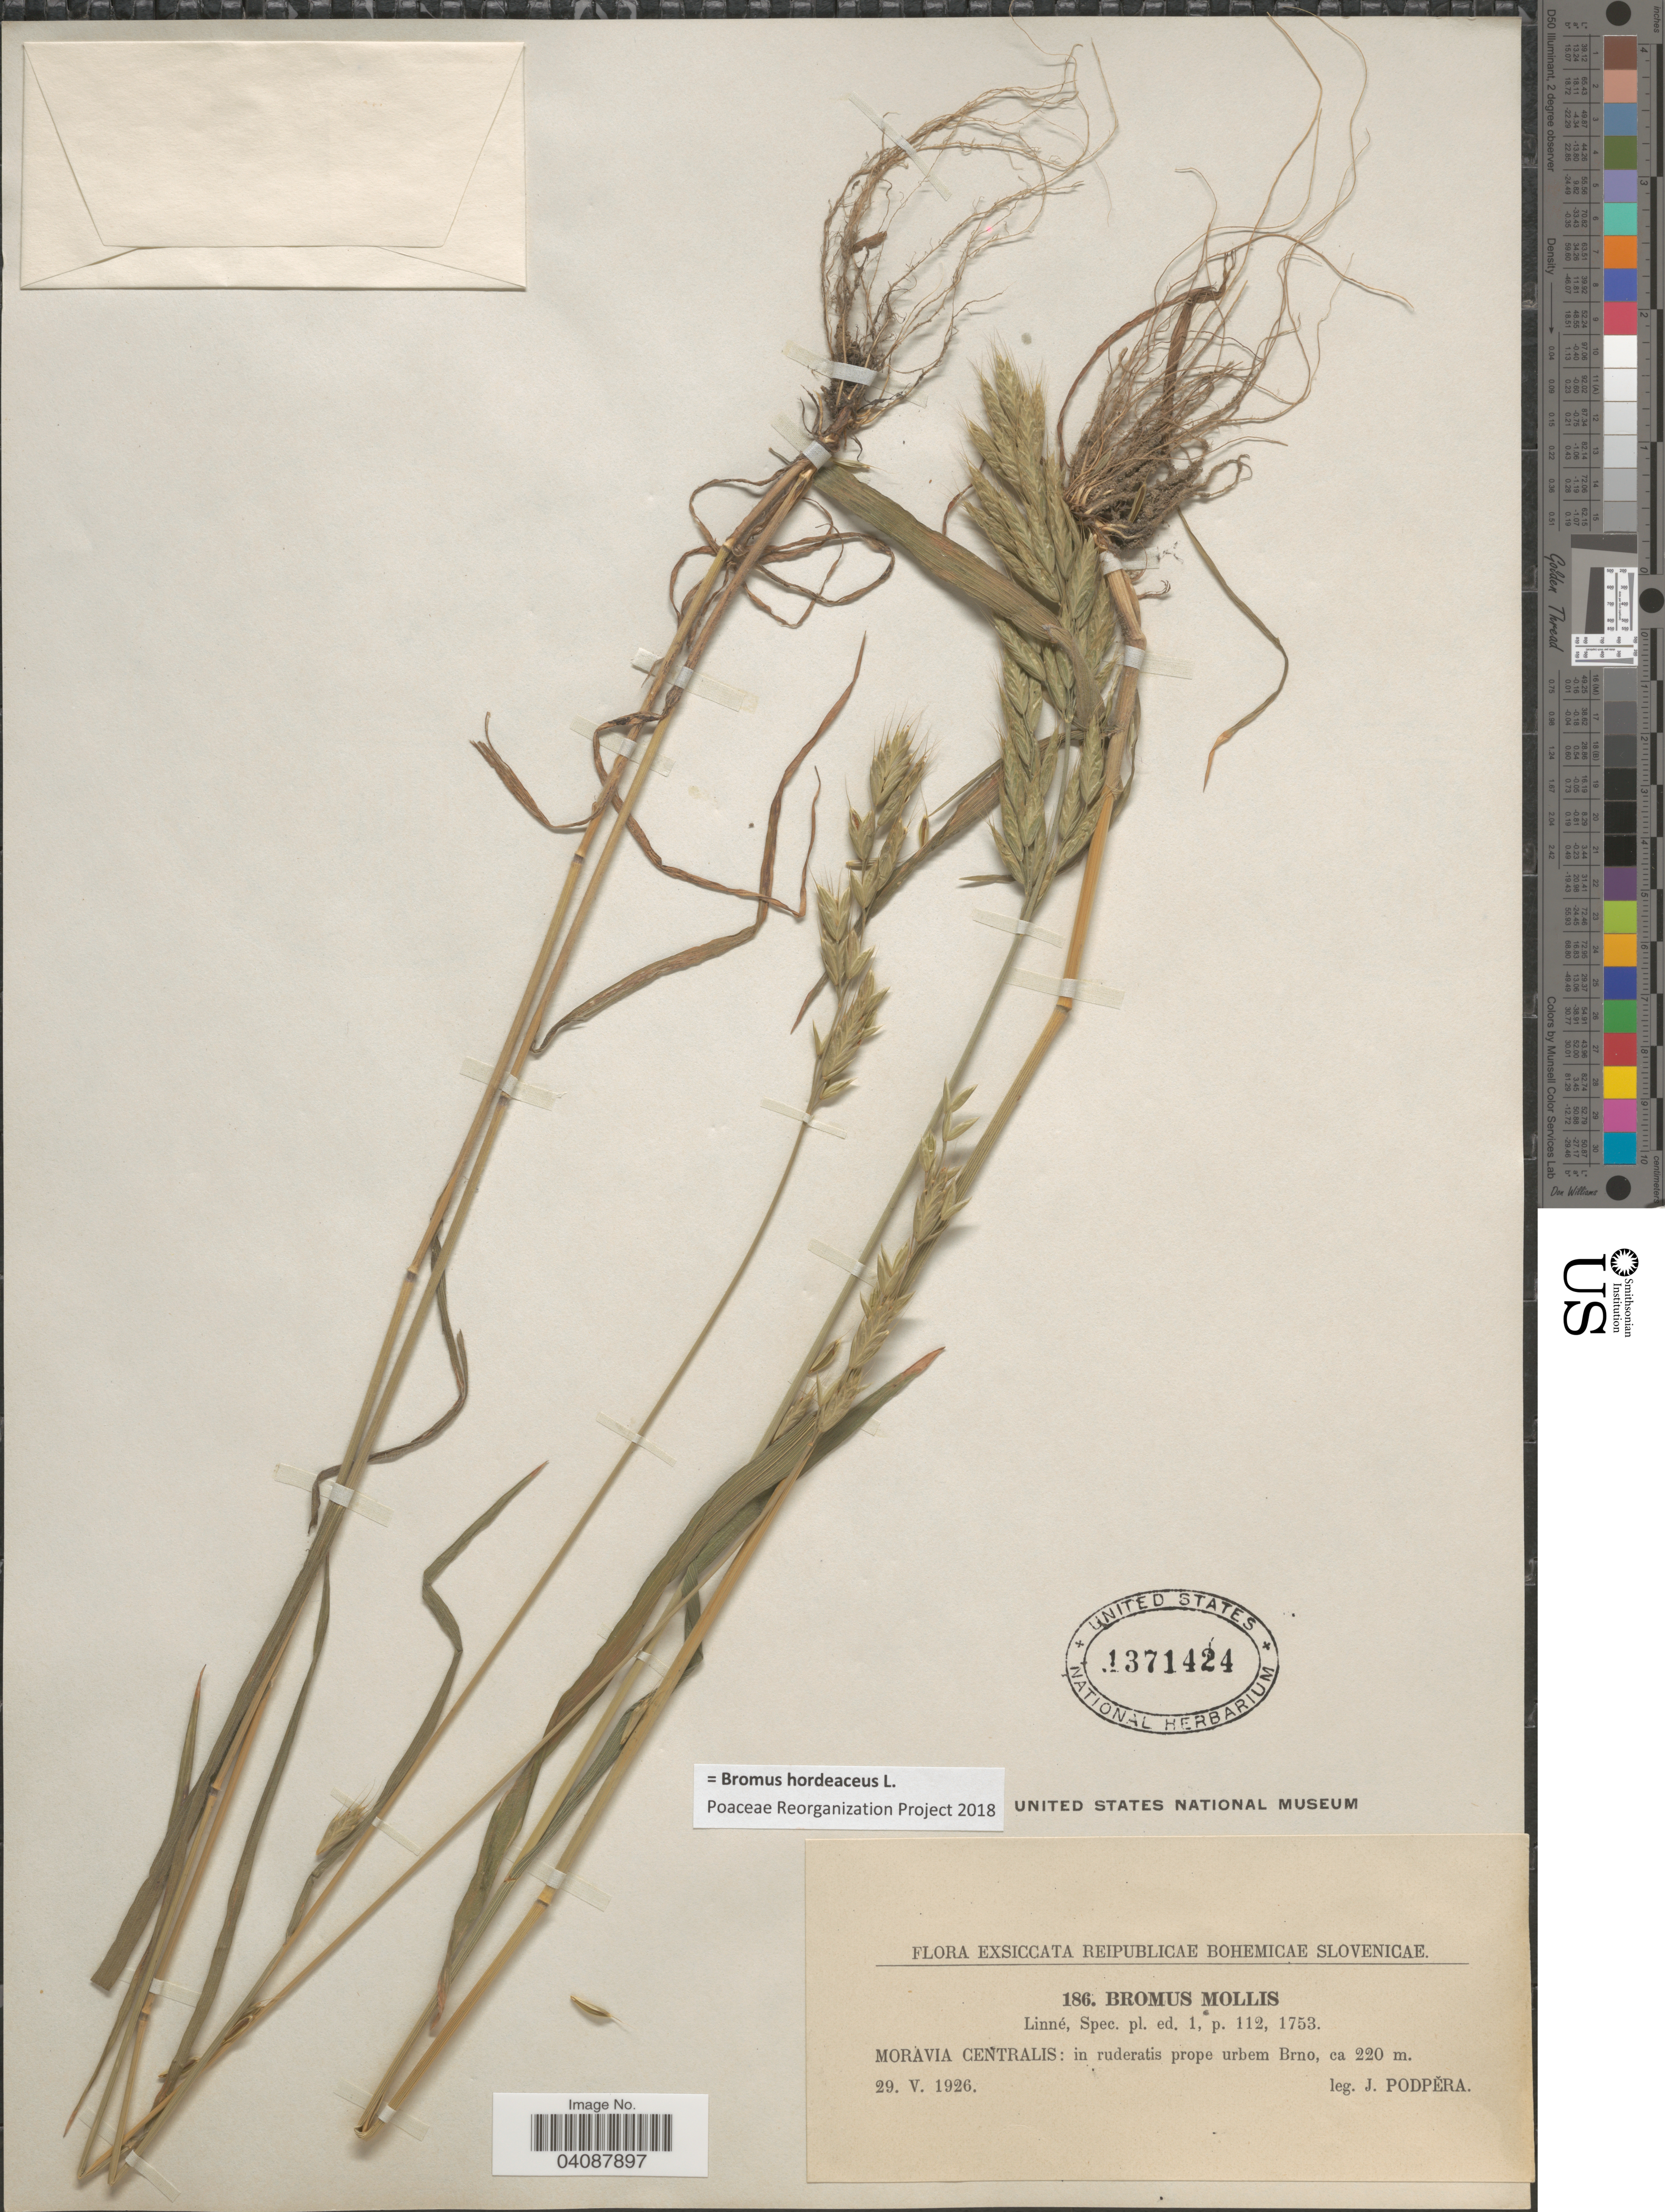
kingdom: Plantae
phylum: Tracheophyta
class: Liliopsida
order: Poales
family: Poaceae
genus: Bromus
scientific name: Bromus hordeaceus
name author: L.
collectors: J. Podpera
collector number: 186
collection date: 1926-05-29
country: Czechia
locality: Moravia Centralis: in ruderatis prope urbem Brno.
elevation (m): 220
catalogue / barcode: US 1371424